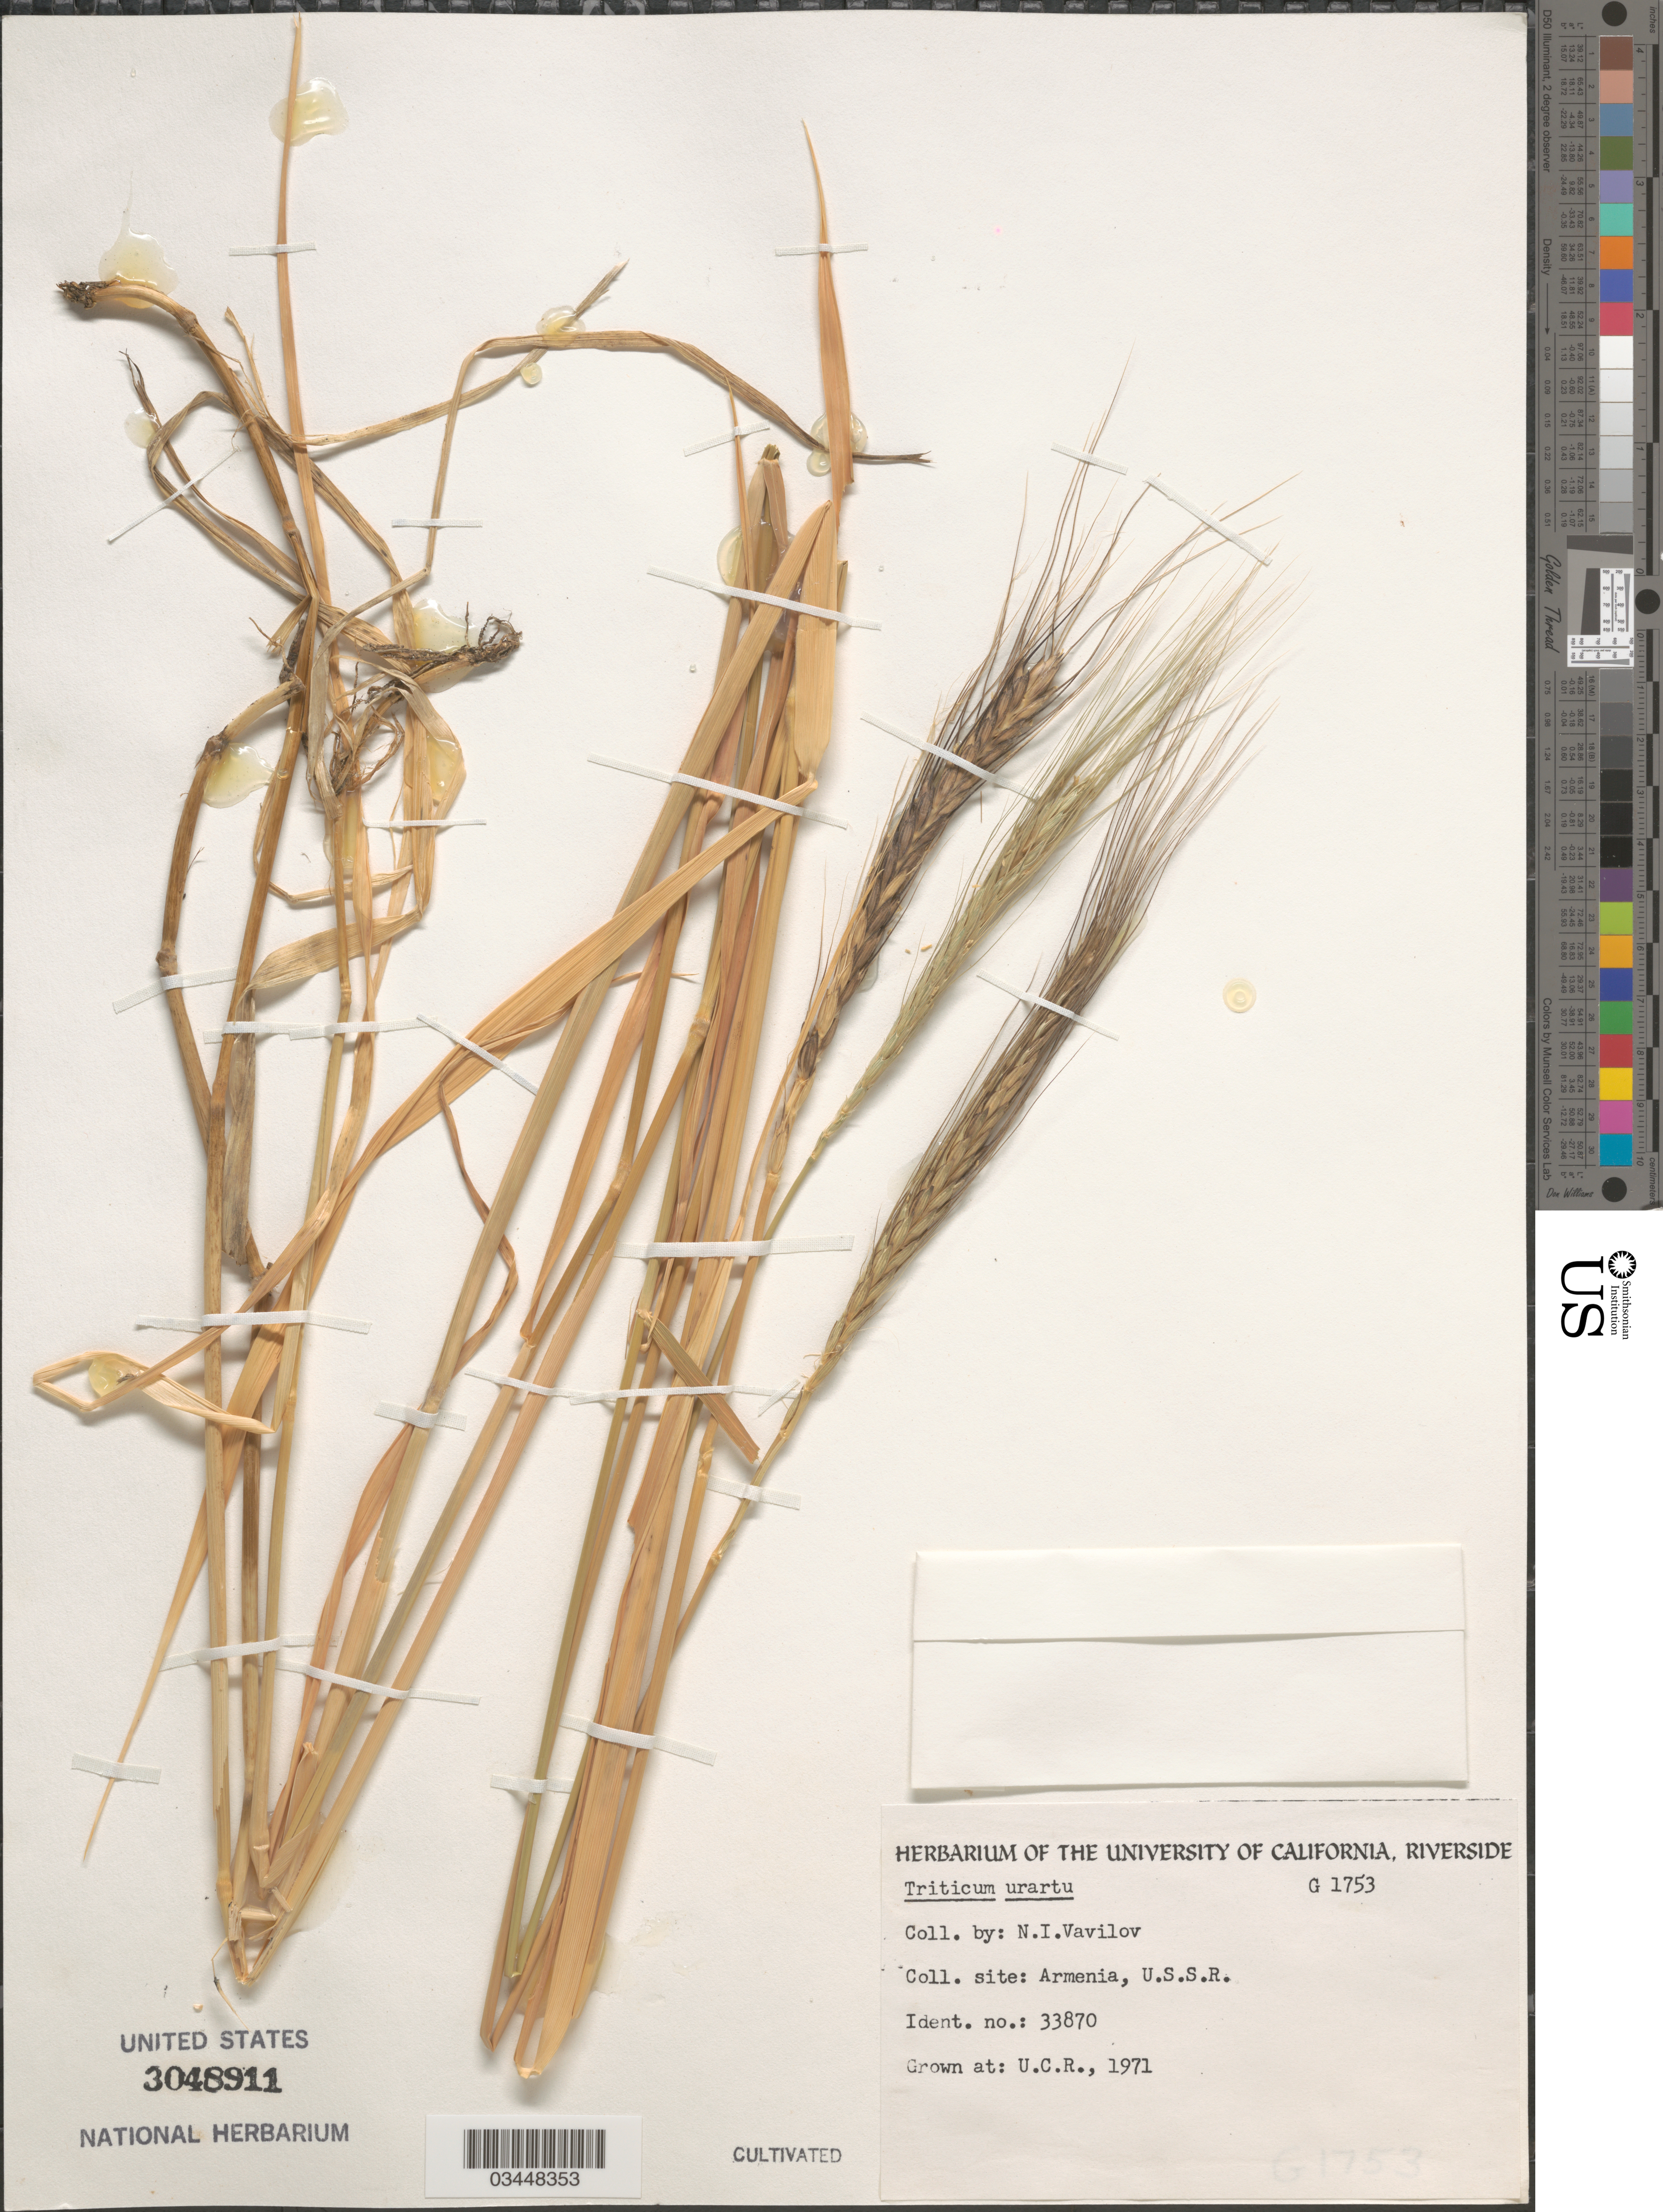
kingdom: Plantae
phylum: Tracheophyta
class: Liliopsida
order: Poales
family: Poaceae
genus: Triticum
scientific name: Triticum urartu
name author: Thumanjan ex Gandilyan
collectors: ex herb. Univ. of California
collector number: G1753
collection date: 1971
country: United States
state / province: California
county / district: Riverside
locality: U.C.R.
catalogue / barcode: US 3048911